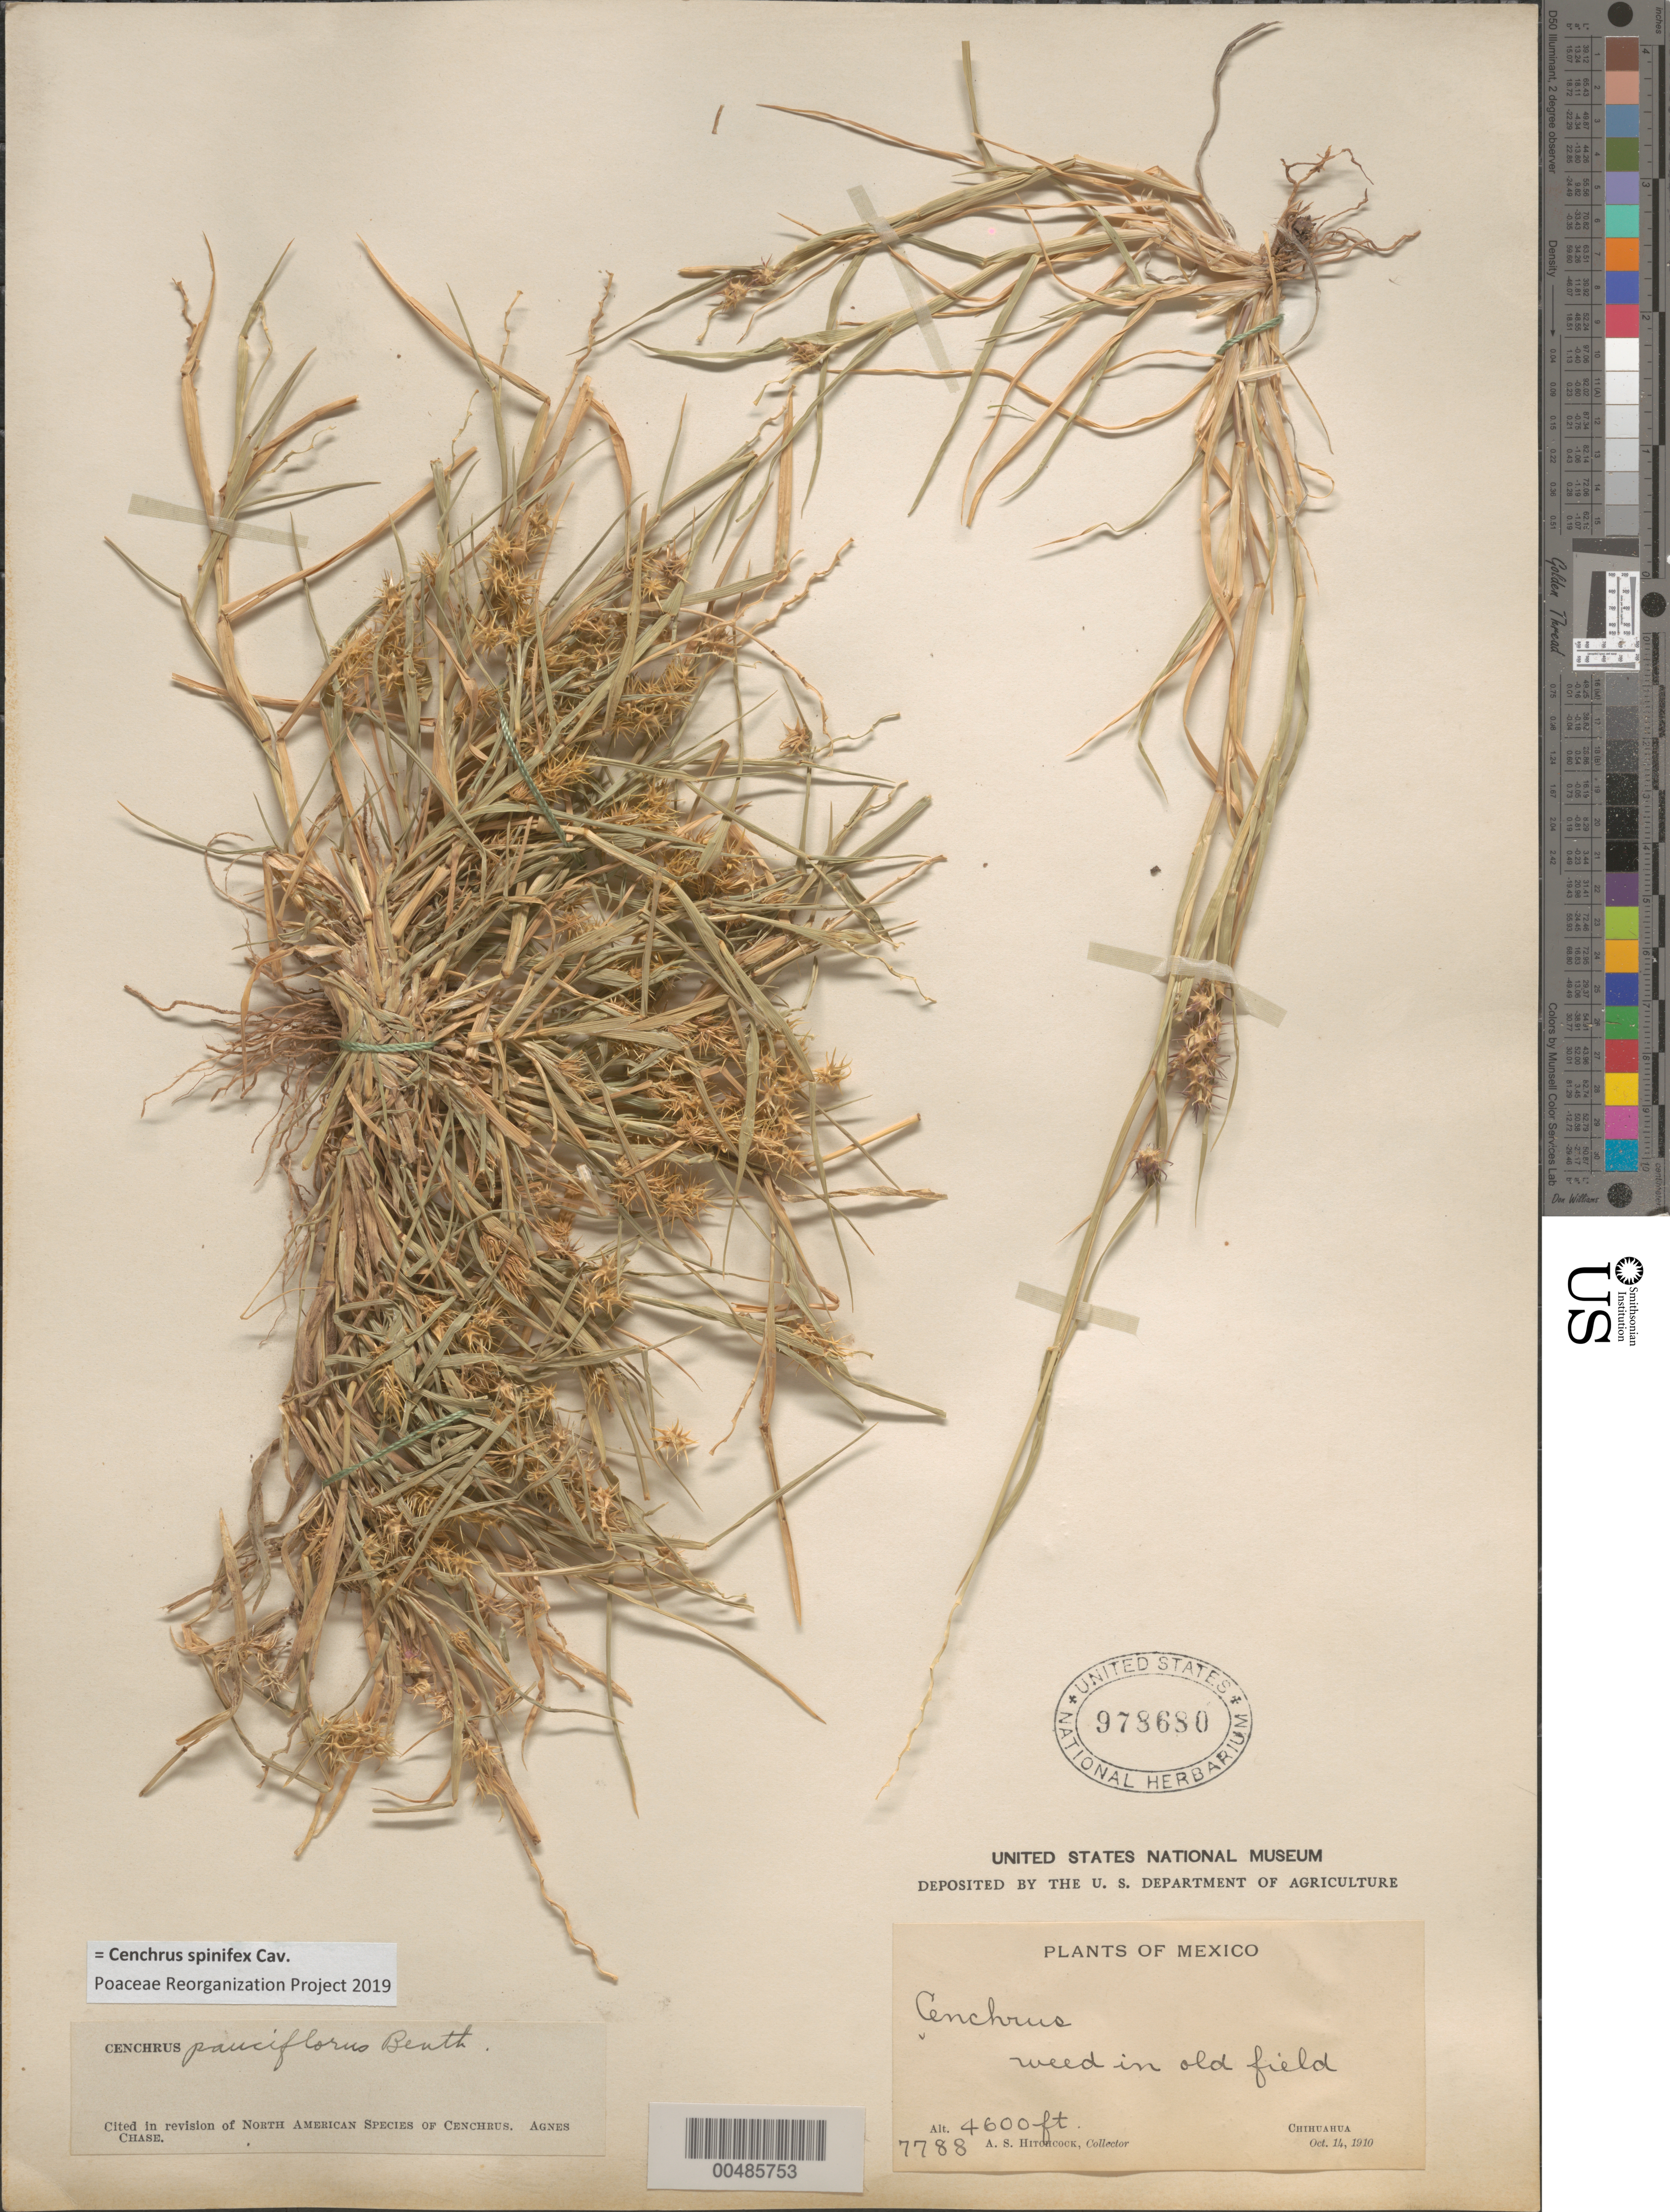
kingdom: Plantae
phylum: Tracheophyta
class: Liliopsida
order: Poales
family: Poaceae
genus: Cenchrus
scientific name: Cenchrus spinifex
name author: Cav.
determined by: Poaceae Reorganization Project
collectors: A. S. Hitchcock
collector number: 7788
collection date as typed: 14 Oct 1910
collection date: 1910-10-14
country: Mexico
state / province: Chihuahua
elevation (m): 1402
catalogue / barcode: US 978680